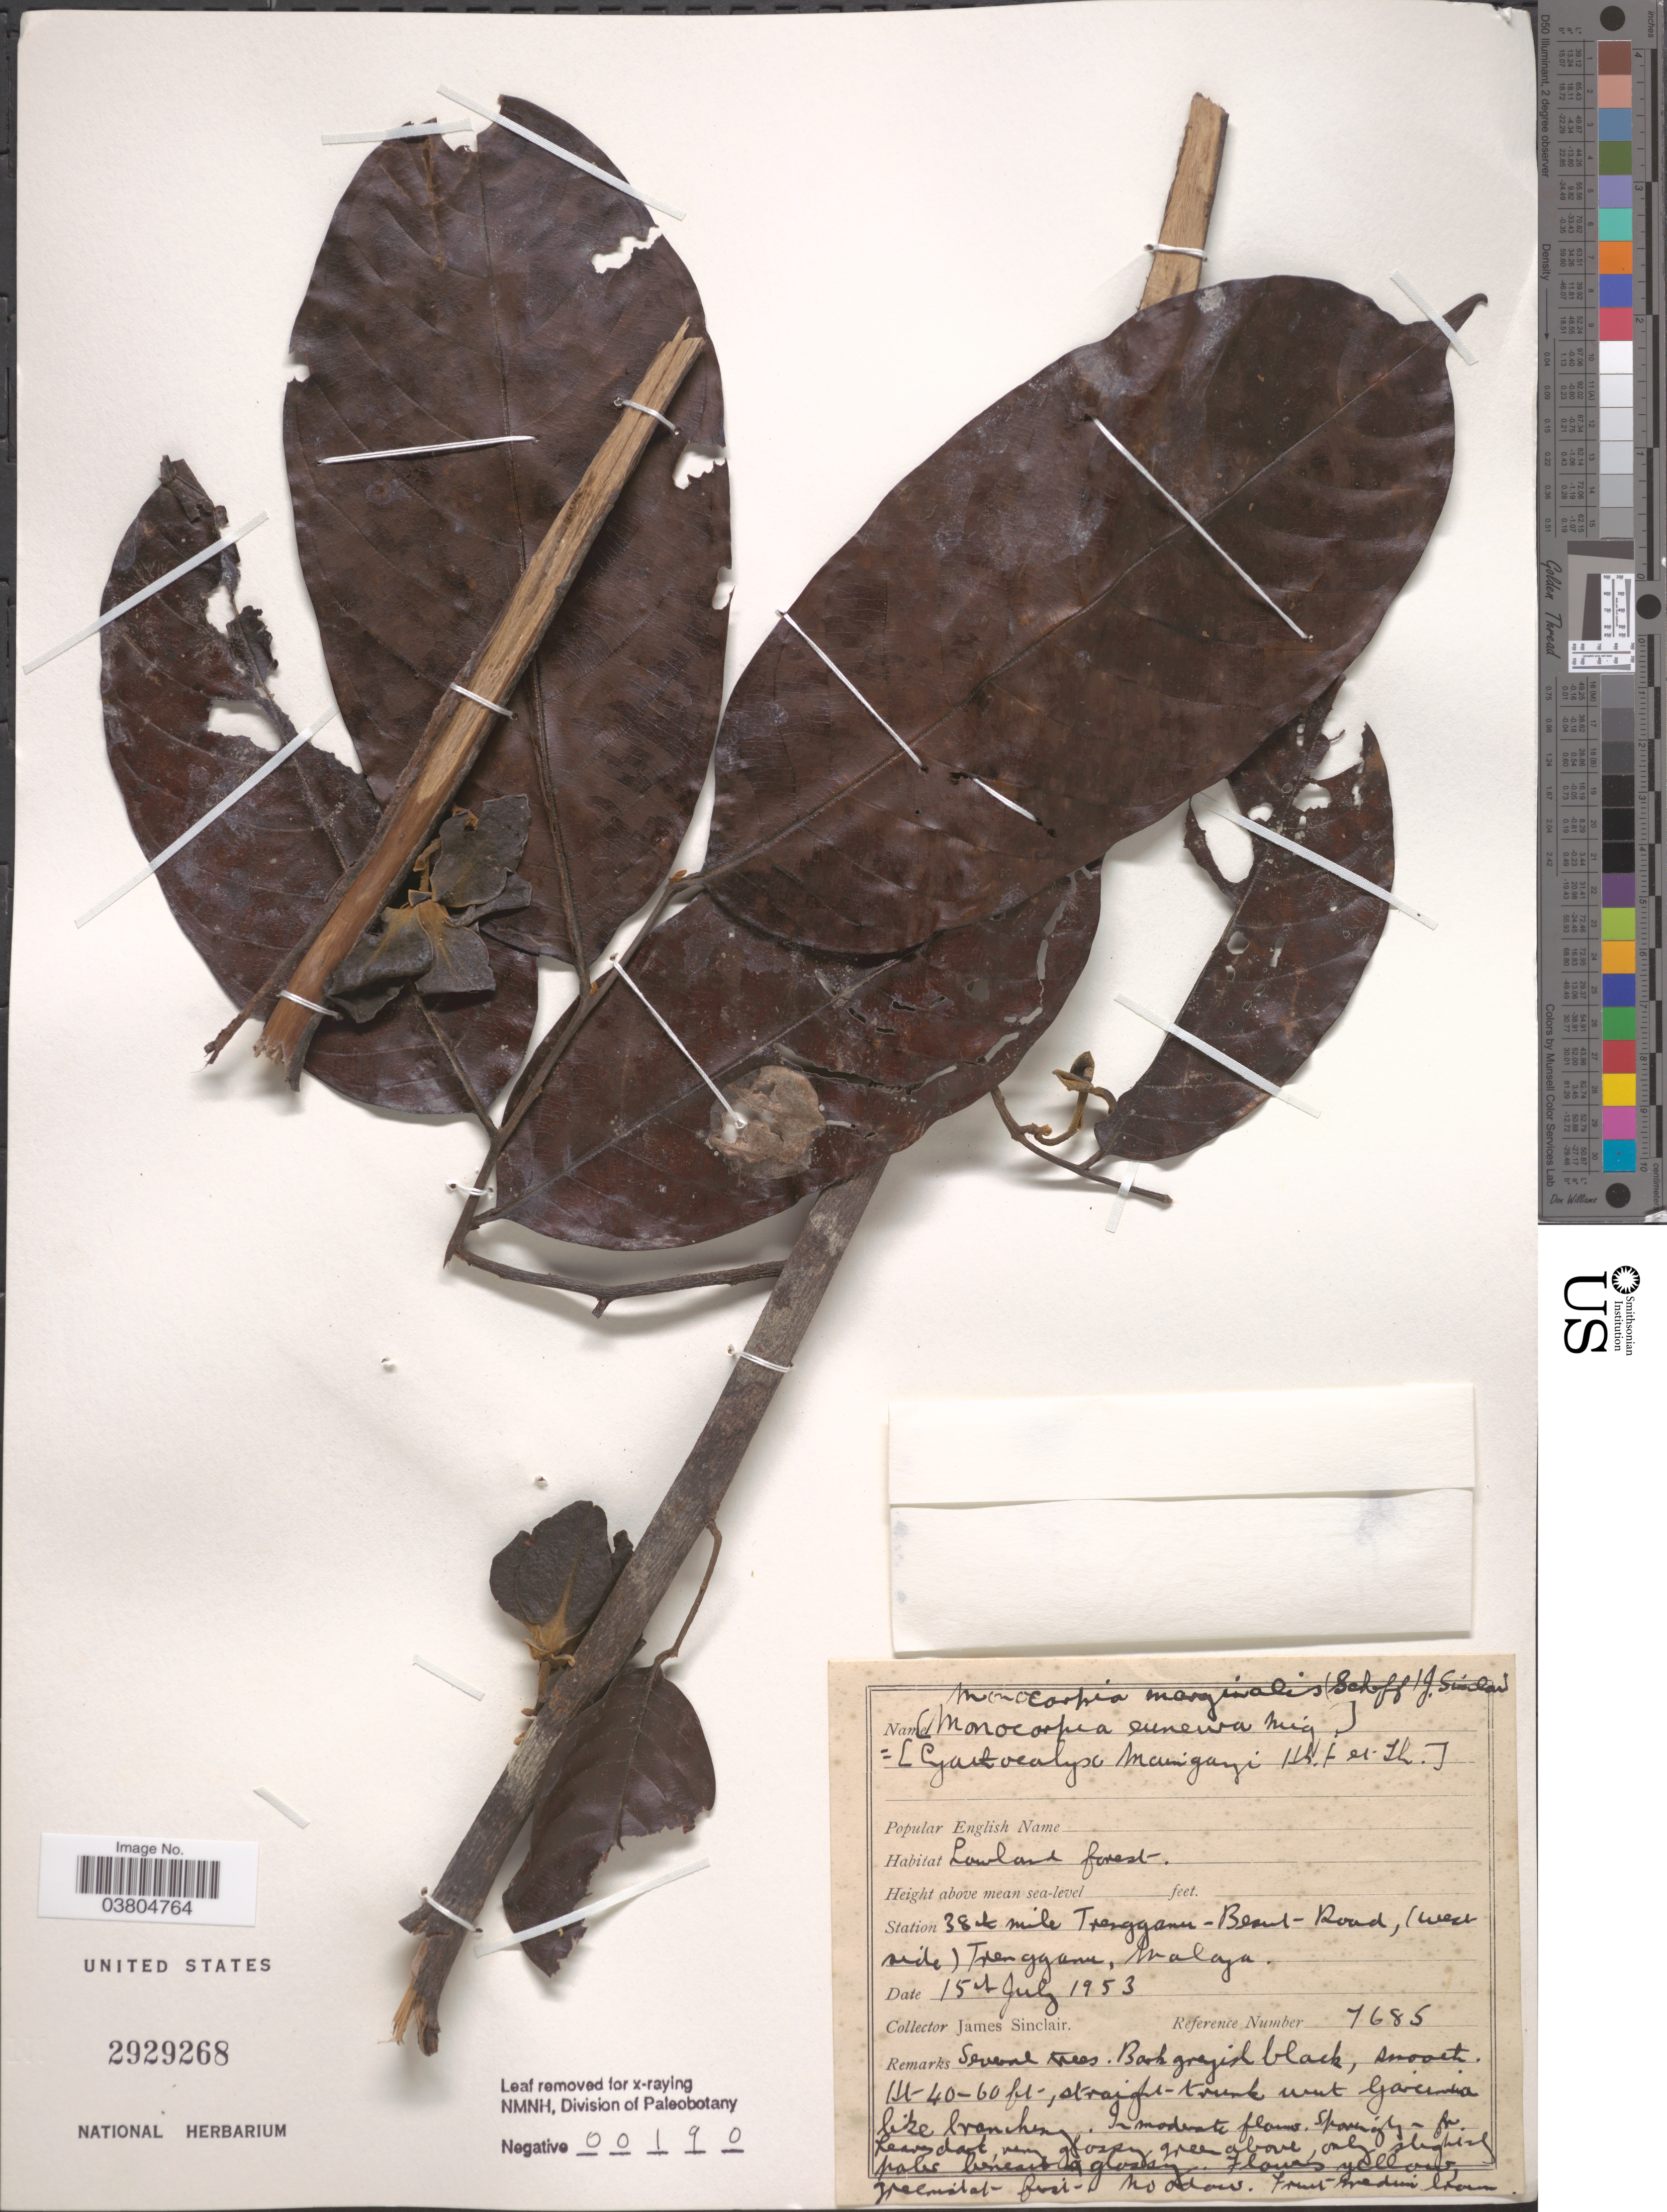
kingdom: Plantae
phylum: Tracheophyta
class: Magnoliopsida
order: Magnoliales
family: Annonaceae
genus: Monocarpia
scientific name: Monocarpia marginalis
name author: (Scheff.) J. Sinclair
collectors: J. Sinclair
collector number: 7685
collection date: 1953-07-15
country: Malaysia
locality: Station 38th mile Trenggganu-Beaut Road, (west side) Trengganu, Malaya.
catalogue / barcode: US 2929268